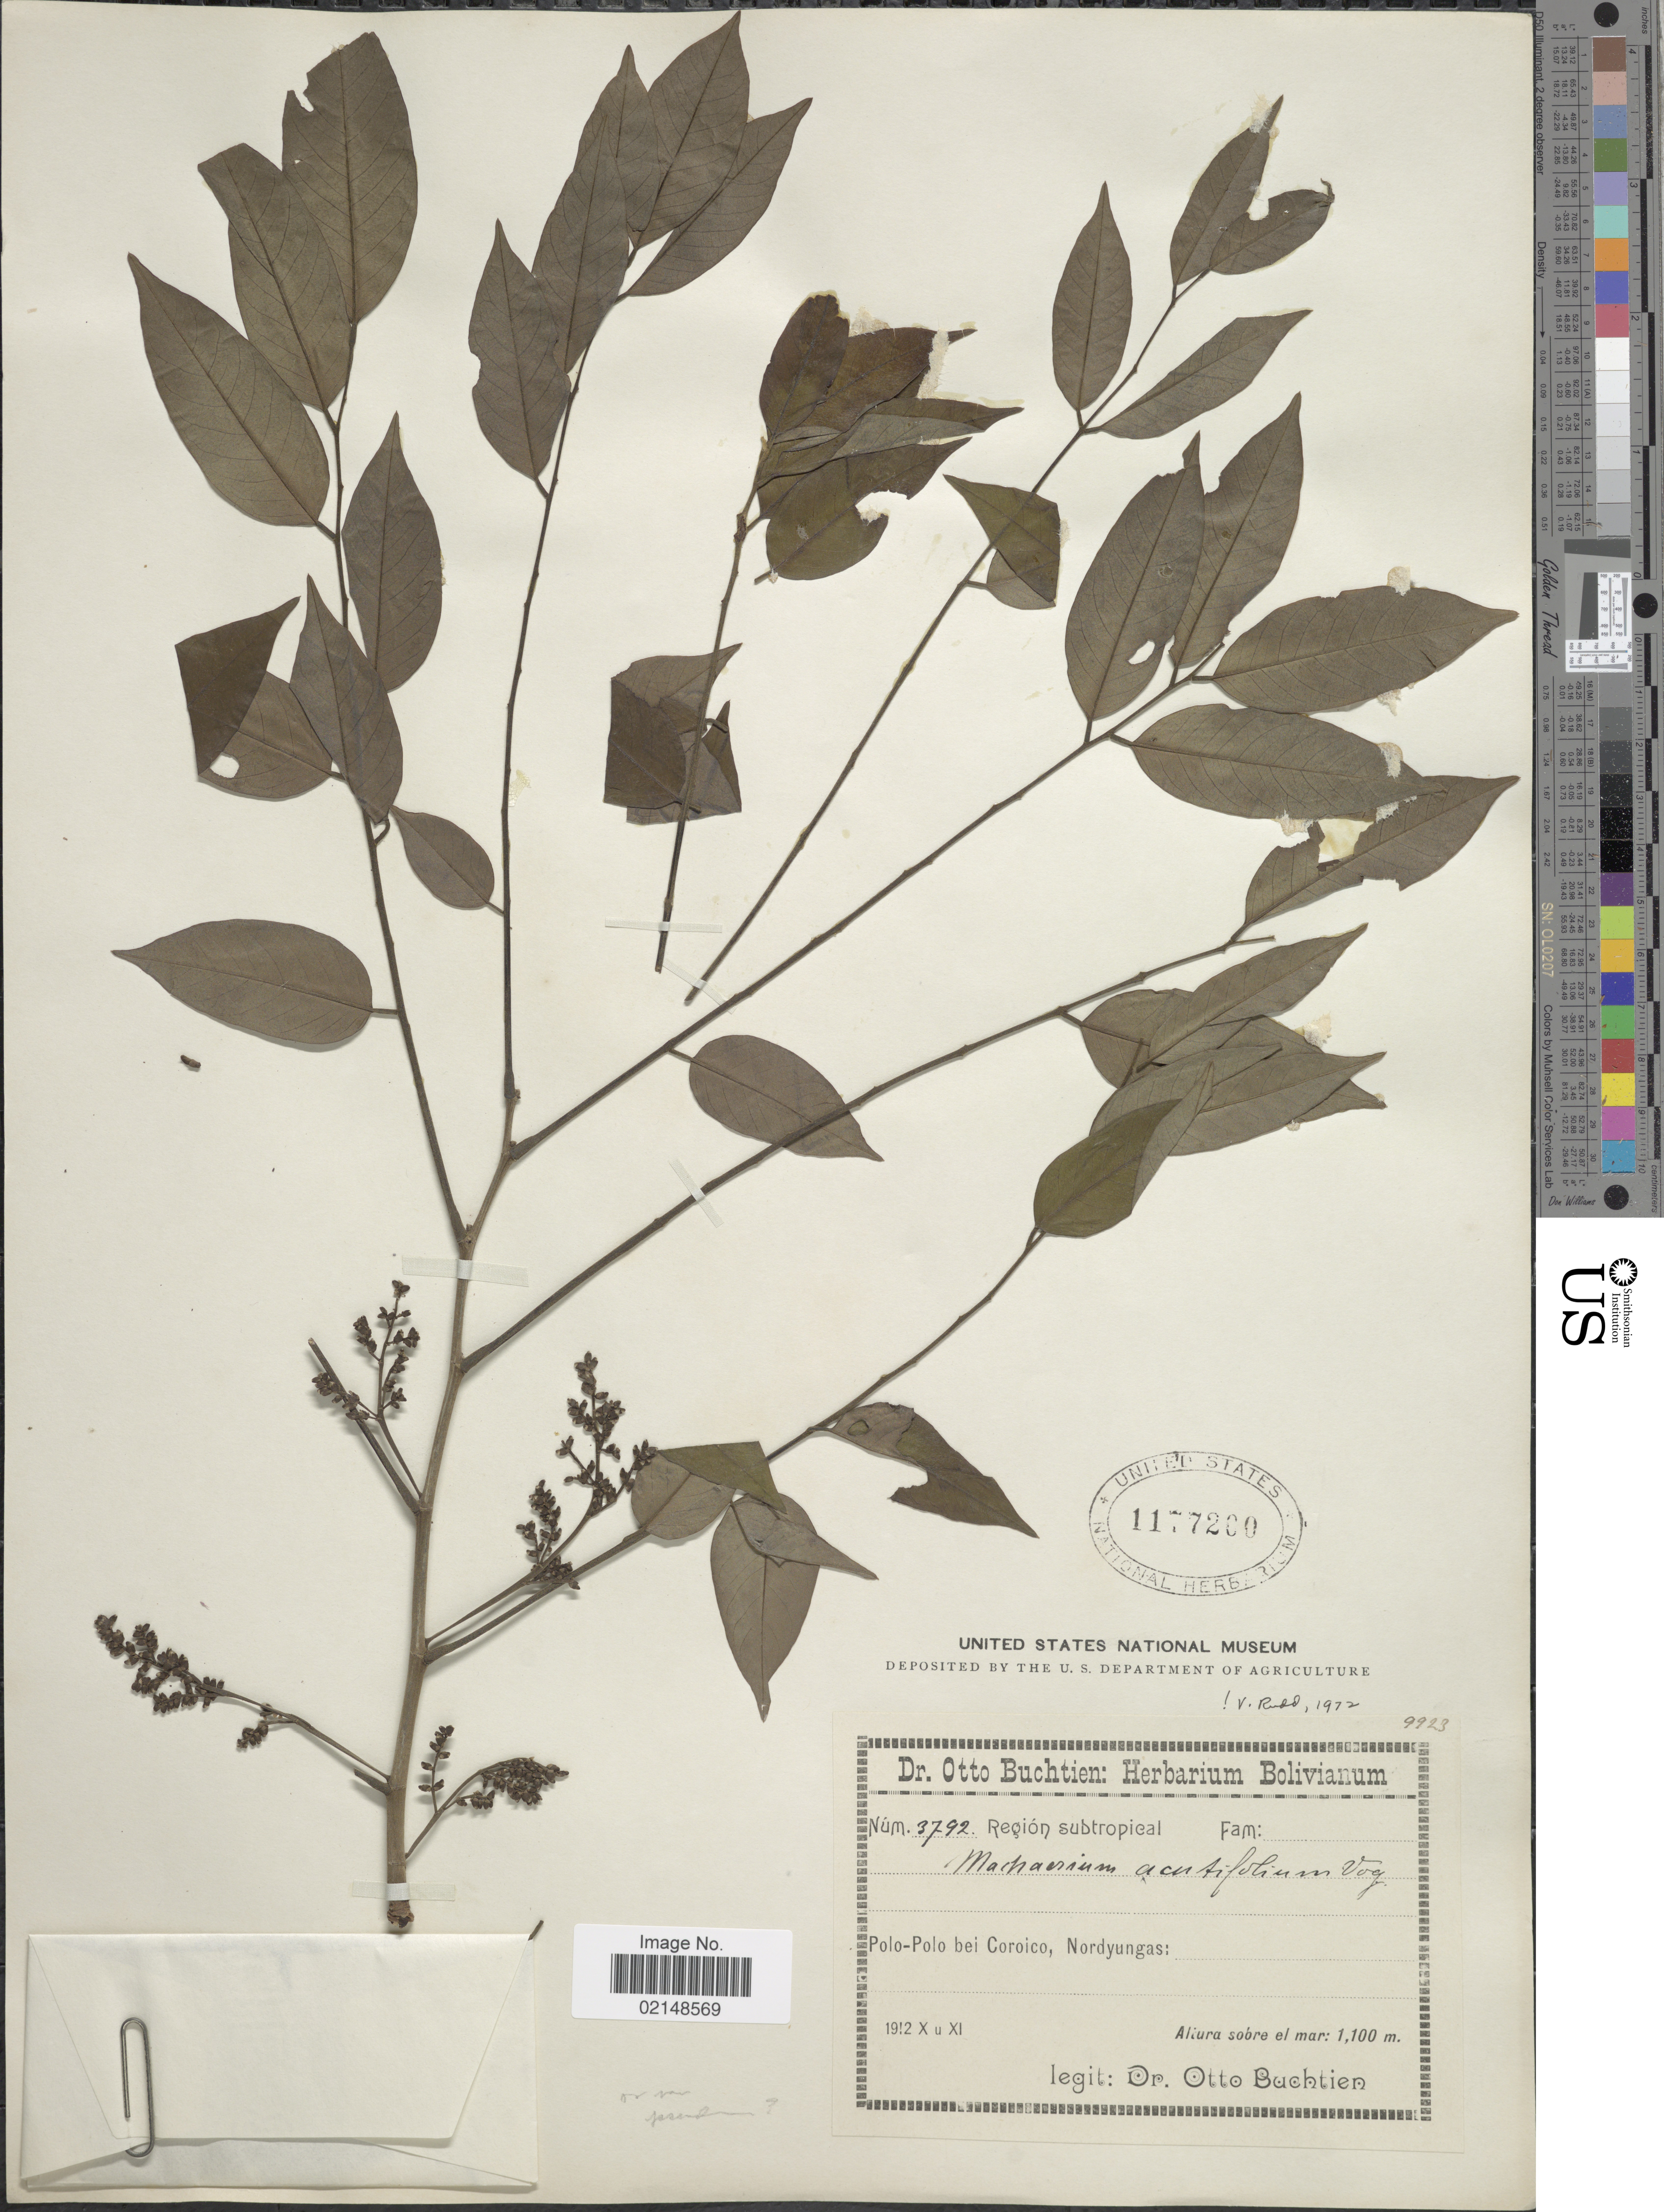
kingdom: Plantae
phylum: Tracheophyta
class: Magnoliopsida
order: Fabales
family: Fabaceae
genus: Machaerium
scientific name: Machaerium acutifolium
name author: Vogel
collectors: O. Buchtien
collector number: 3792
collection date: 1912-10/1912-11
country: Bolivia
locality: Polo-Polo bei Coroico, Nordyungas. Region subtropical.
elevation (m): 1100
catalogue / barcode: US 1177200